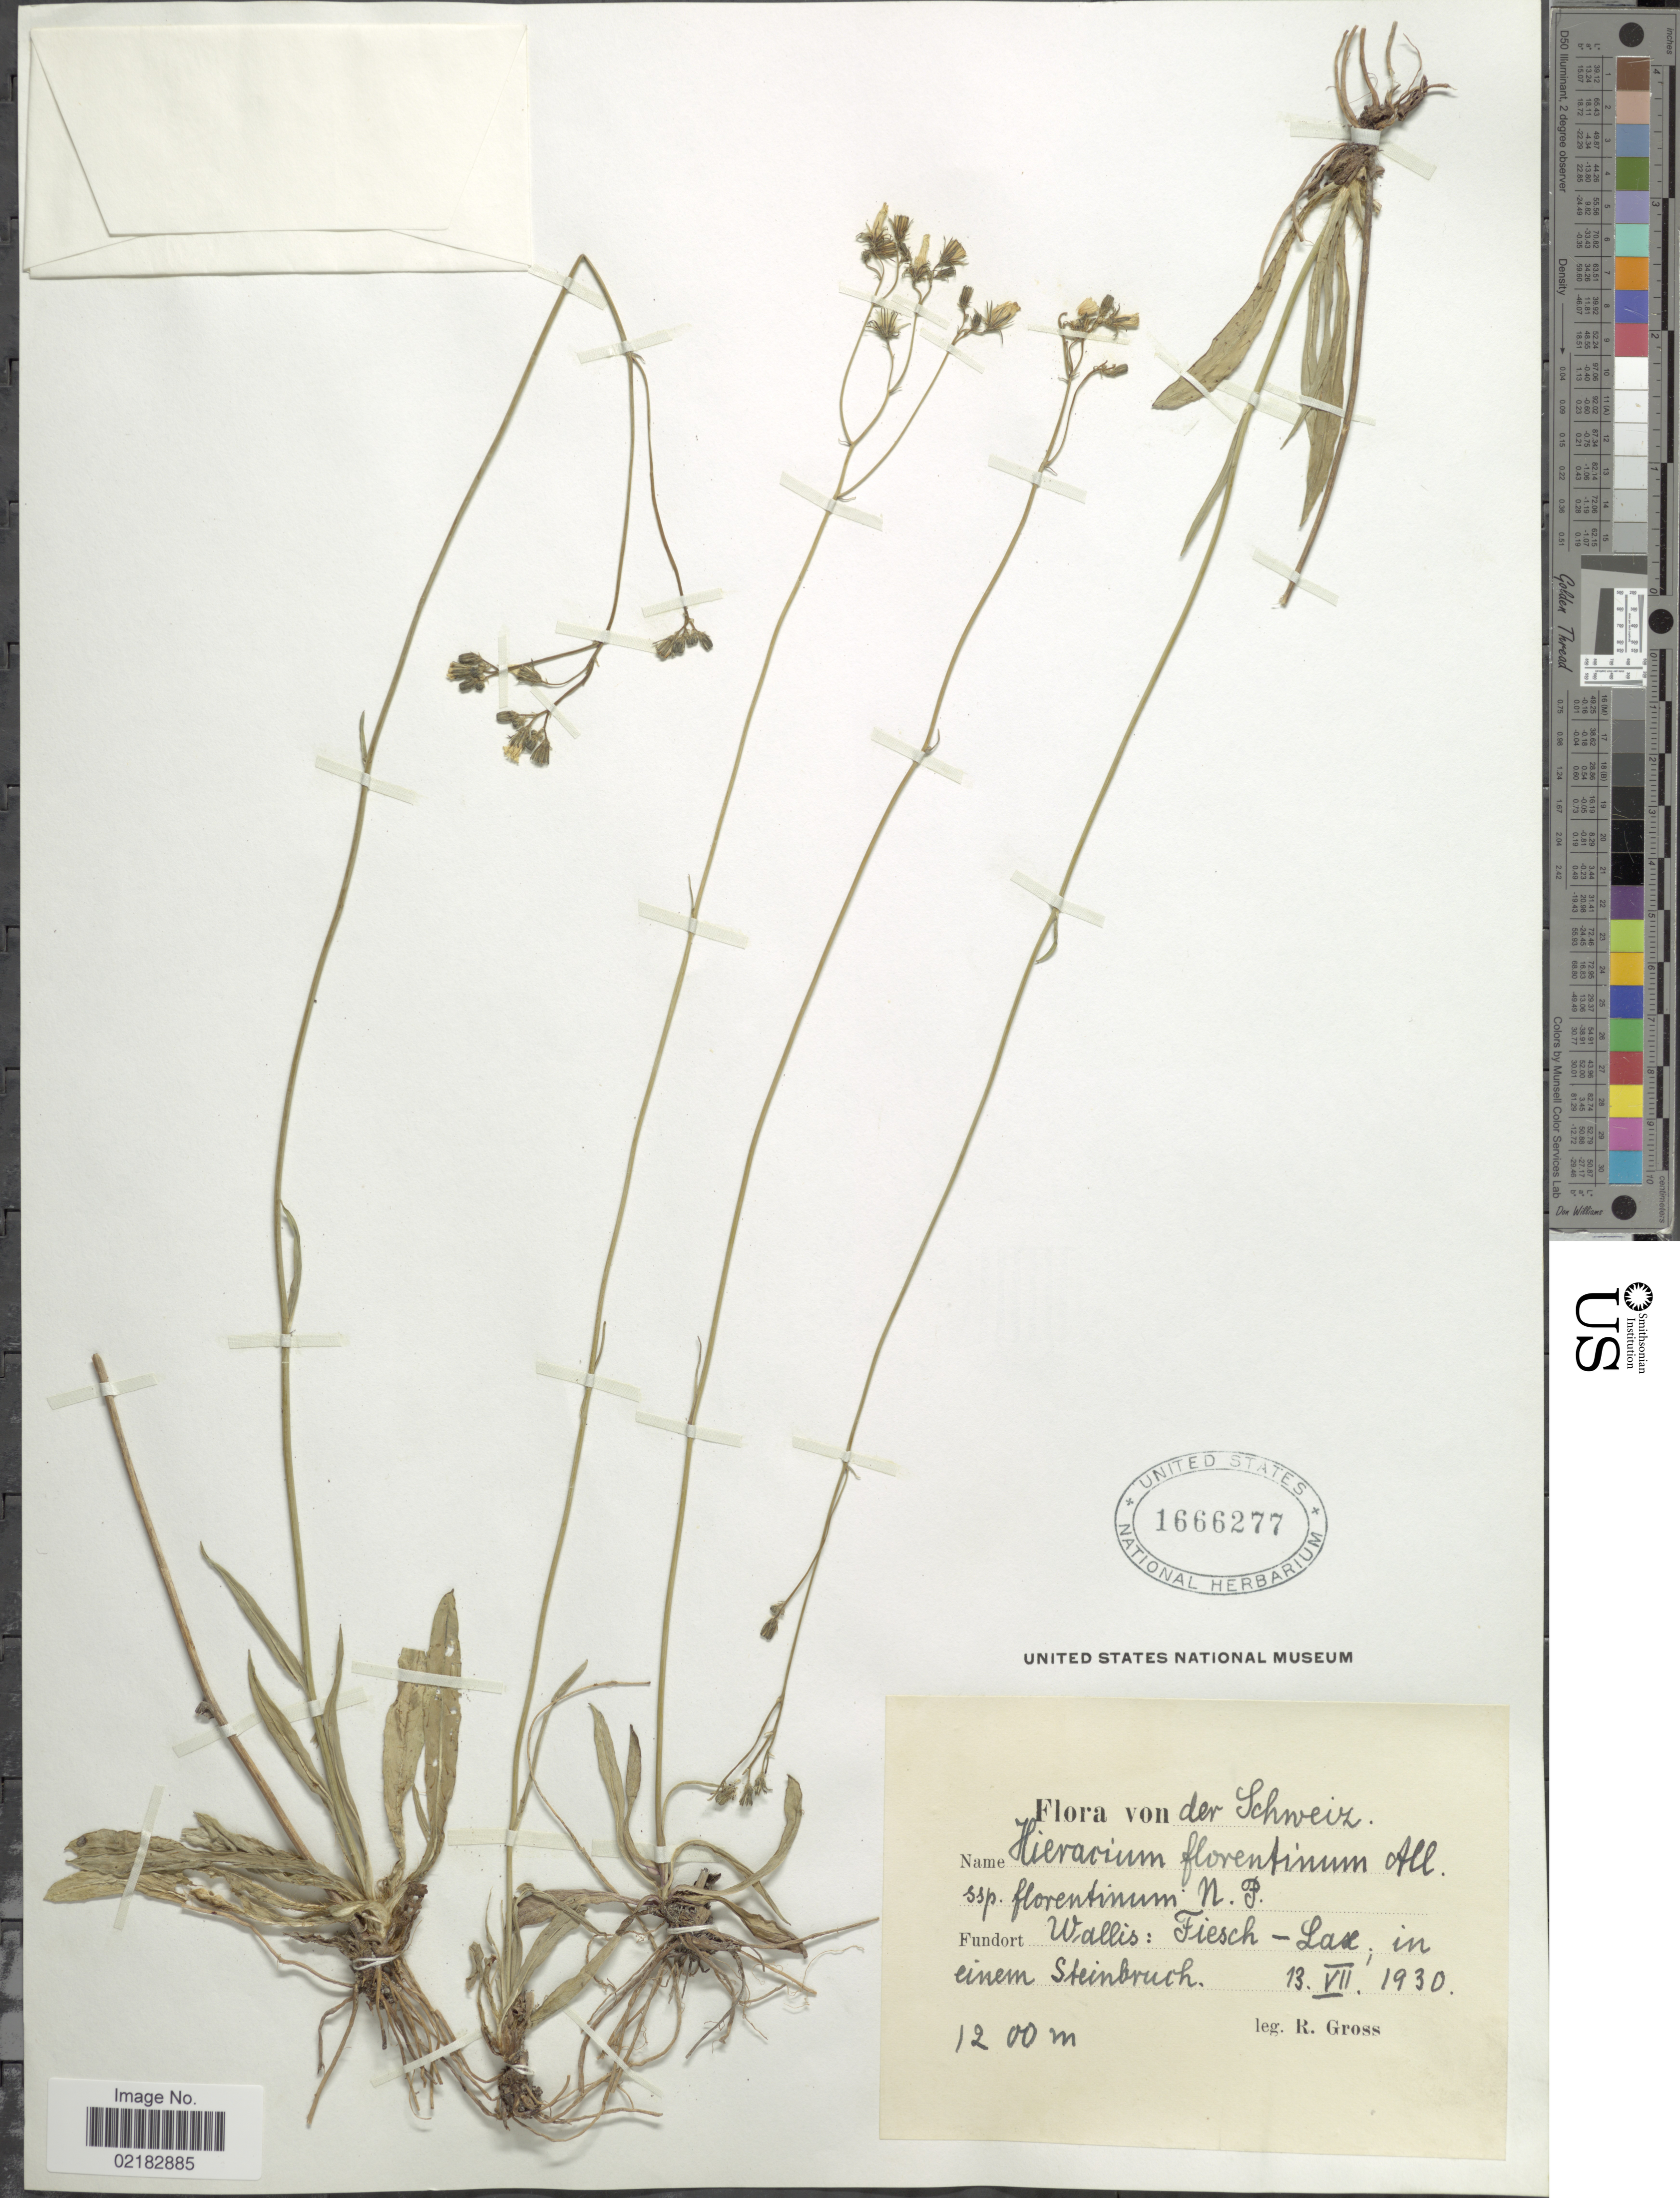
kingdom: Plantae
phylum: Tracheophyta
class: Magnoliopsida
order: Asterales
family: Asteraceae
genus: Hieracium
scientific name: Hieracium florentinum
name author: All.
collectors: R. Gross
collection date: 1930-07-13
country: Switzerland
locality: Schweiz, Wallis: Fiesch-Lax, in einem Steinbrunch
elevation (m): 1200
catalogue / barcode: US 1666277